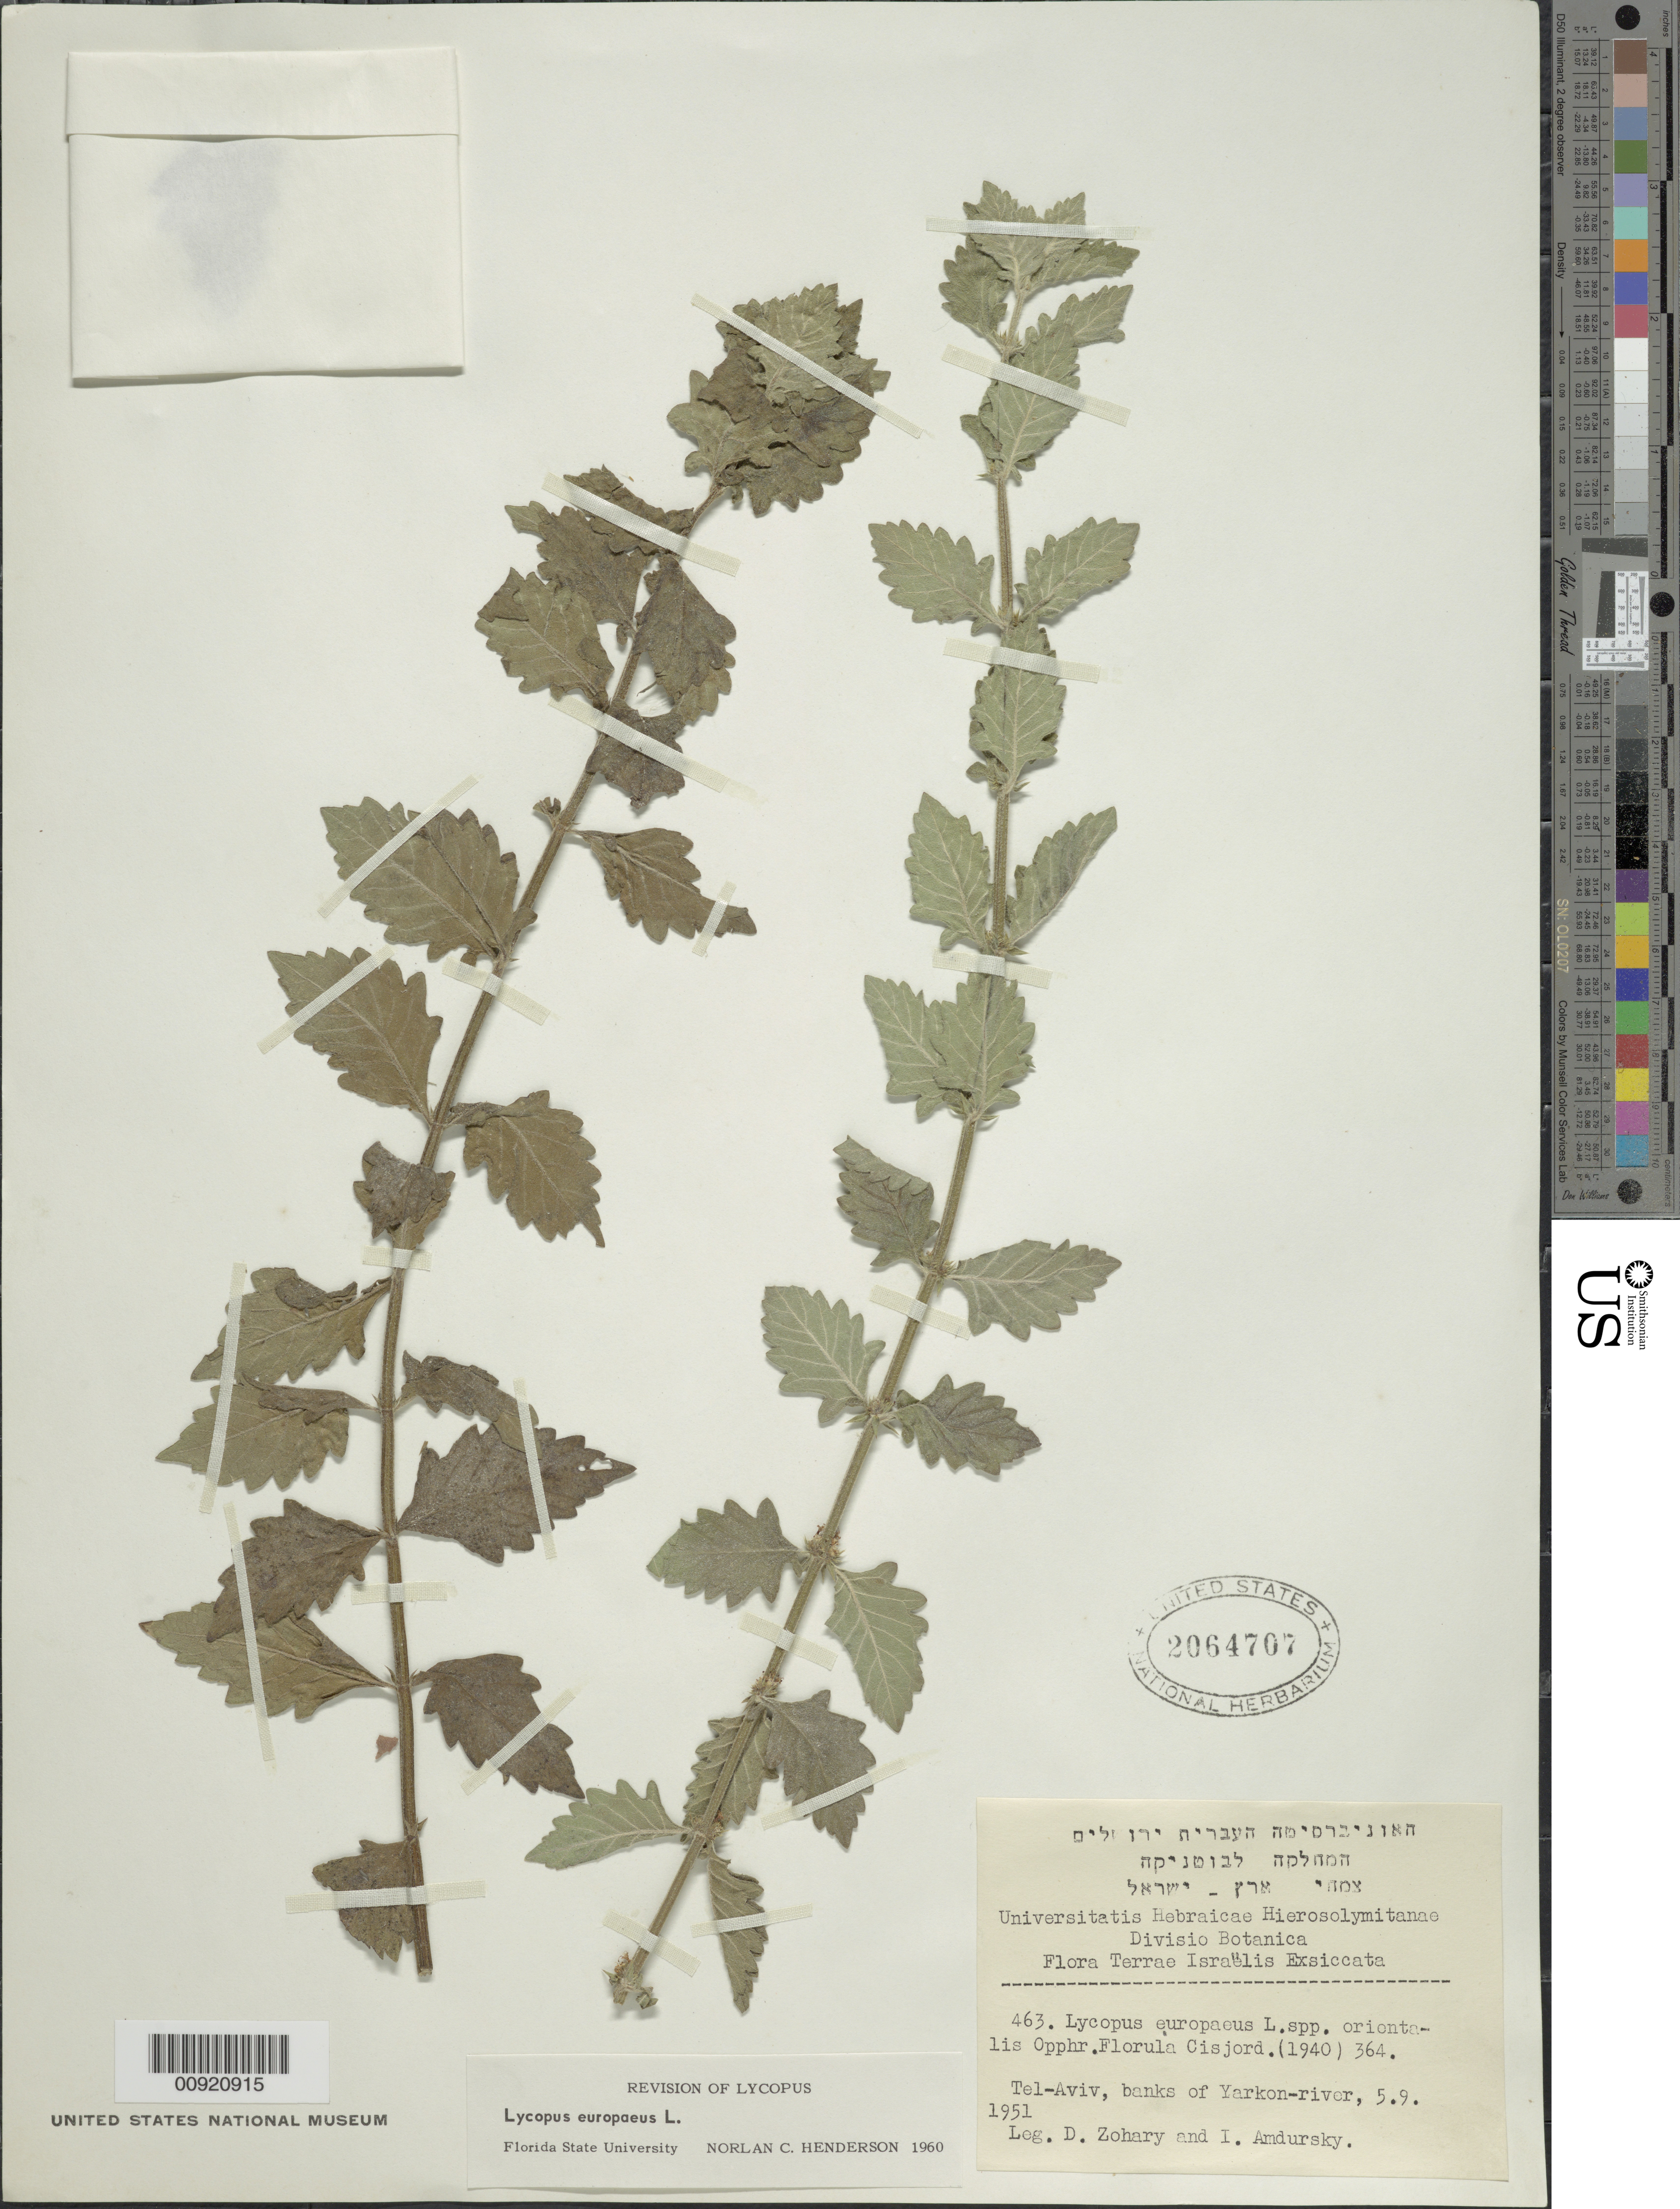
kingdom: Plantae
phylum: Tracheophyta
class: Magnoliopsida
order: Lamiales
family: Lamiaceae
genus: Lycopus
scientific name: Lycopus europaeus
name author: L.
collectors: M. Zohary & I. Amdursky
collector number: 463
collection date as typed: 09 May 1951 or 05 Sep 1951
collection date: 1951-05-09 or 1951-09-05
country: Israel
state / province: Tel Aviv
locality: Tel-Aviv, banks of Yarkon-river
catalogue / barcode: US 2064707